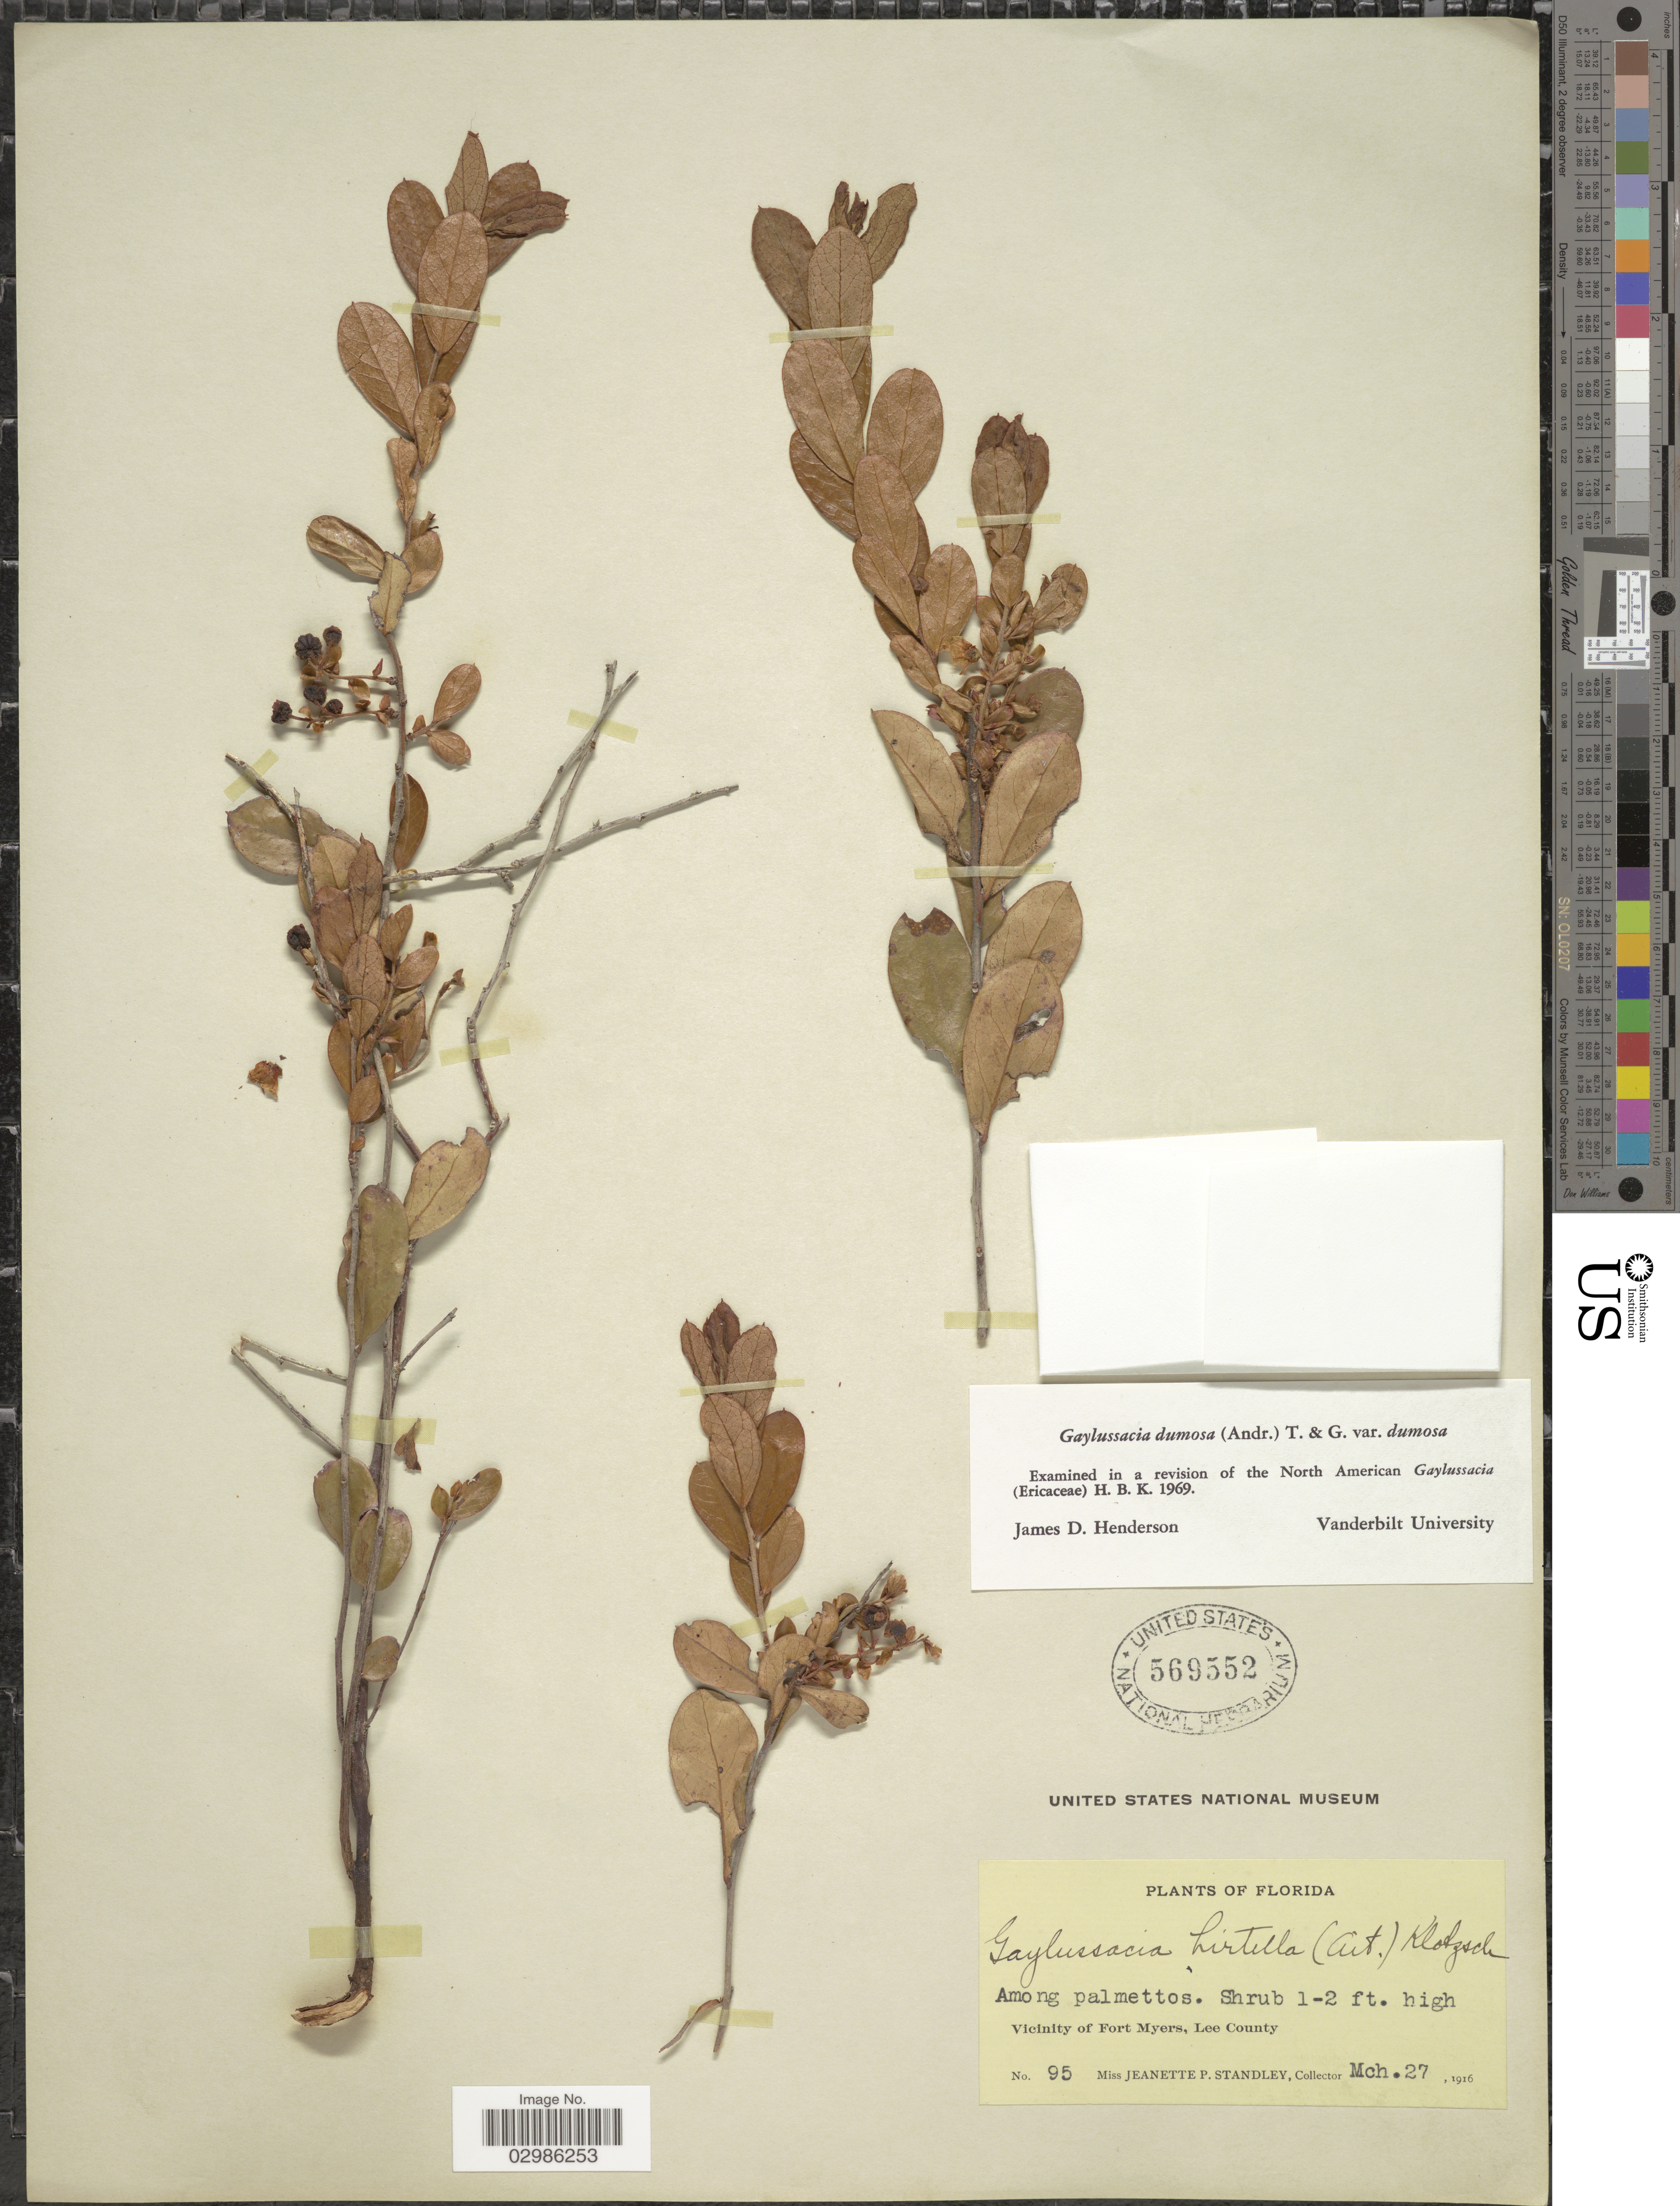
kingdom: Plantae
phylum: Tracheophyta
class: Magnoliopsida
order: Ericales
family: Ericaceae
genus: Gaylussacia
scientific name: Gaylussacia dumosa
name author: (Andrews) Torr. & A. Gray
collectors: J. P. Standley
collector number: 95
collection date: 1916-03-27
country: United States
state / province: Florida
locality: Vicinity of Fort Myers, Lee County. Among palmettos.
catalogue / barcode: US 569552